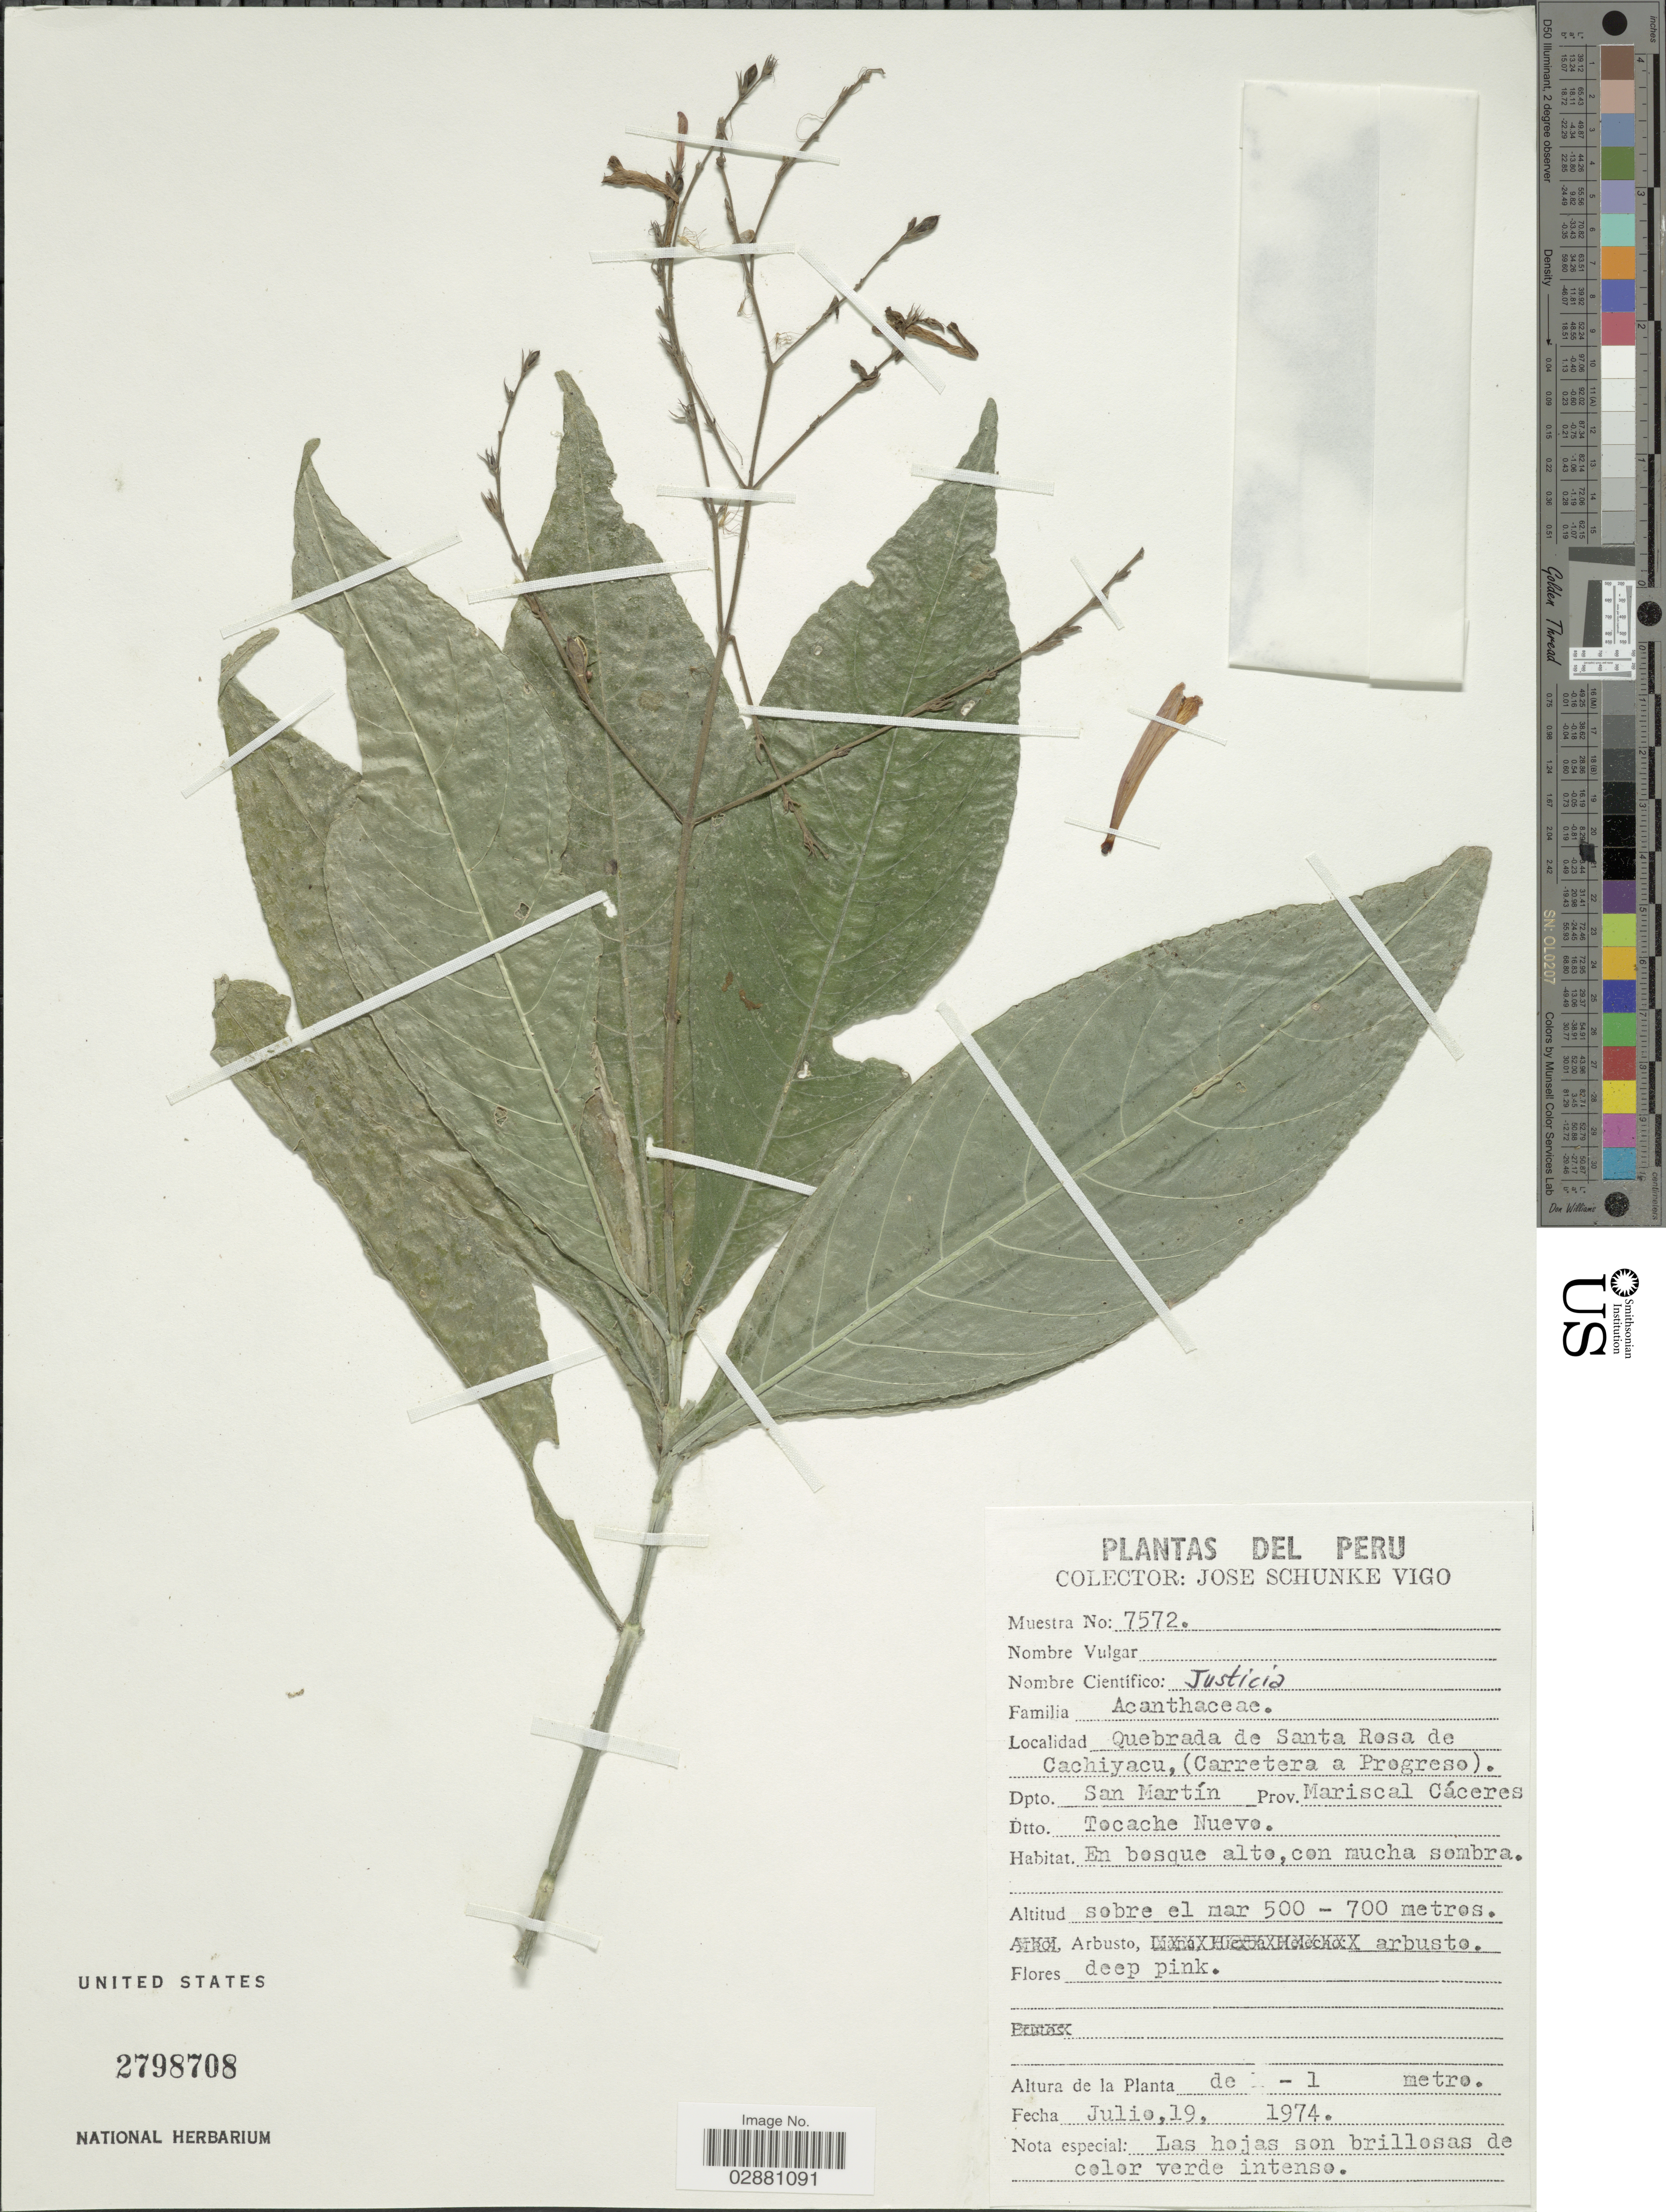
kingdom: Plantae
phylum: Tracheophyta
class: Magnoliopsida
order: Lamiales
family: Acanthaceae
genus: Justicia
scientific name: Justicia sp.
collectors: J. Schunke Vigo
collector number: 7572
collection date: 1974-07-19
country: Peru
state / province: San Martín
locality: Quebrada de Santa Rosa de Cachiyacu, (Carretera a Progreso). Dpto. San Martín. Prov. Mariscal Cáceres. Dtto. Tocache Nuevo.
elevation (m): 500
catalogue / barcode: US 2798708